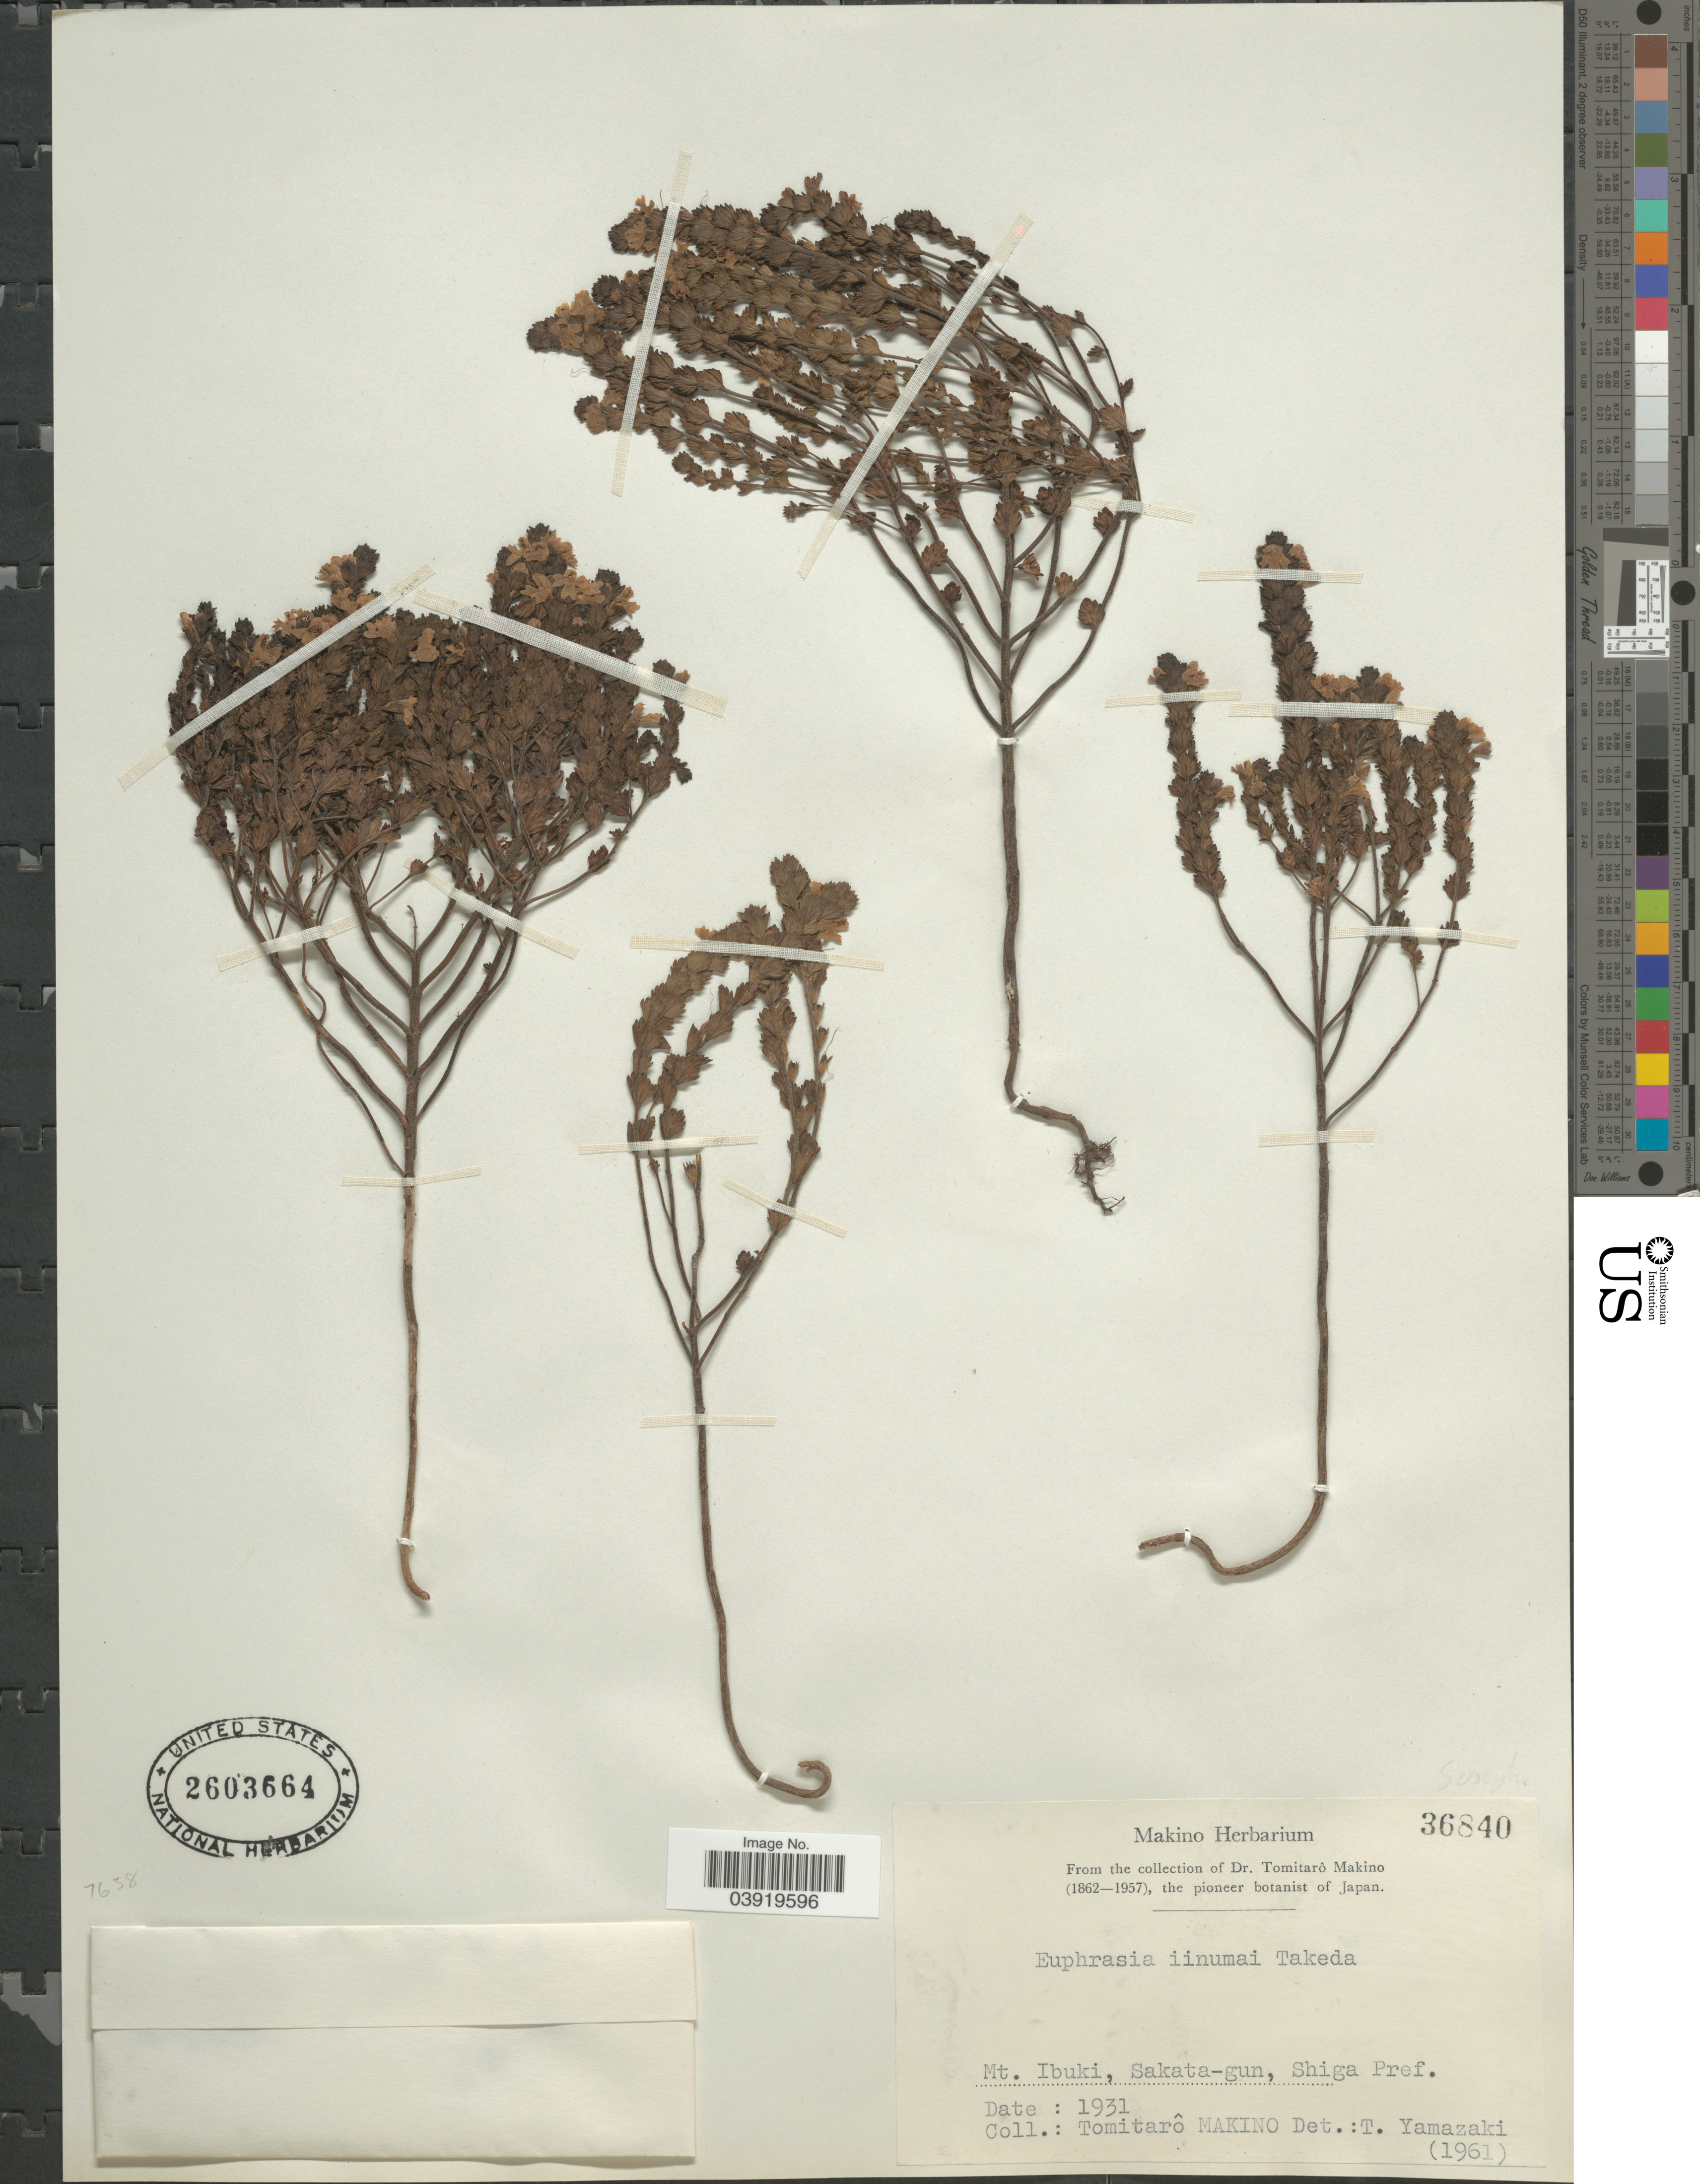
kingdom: Plantae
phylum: Tracheophyta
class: Magnoliopsida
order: Lamiales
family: Orobanchaceae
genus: Euphrasia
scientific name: Euphrasia iinumae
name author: Takeda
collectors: T. Makino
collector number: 36840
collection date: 1931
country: Japan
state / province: Siga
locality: Mt. Ibuki, Sakata-gun, Shiga Pref.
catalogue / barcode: US 2603664